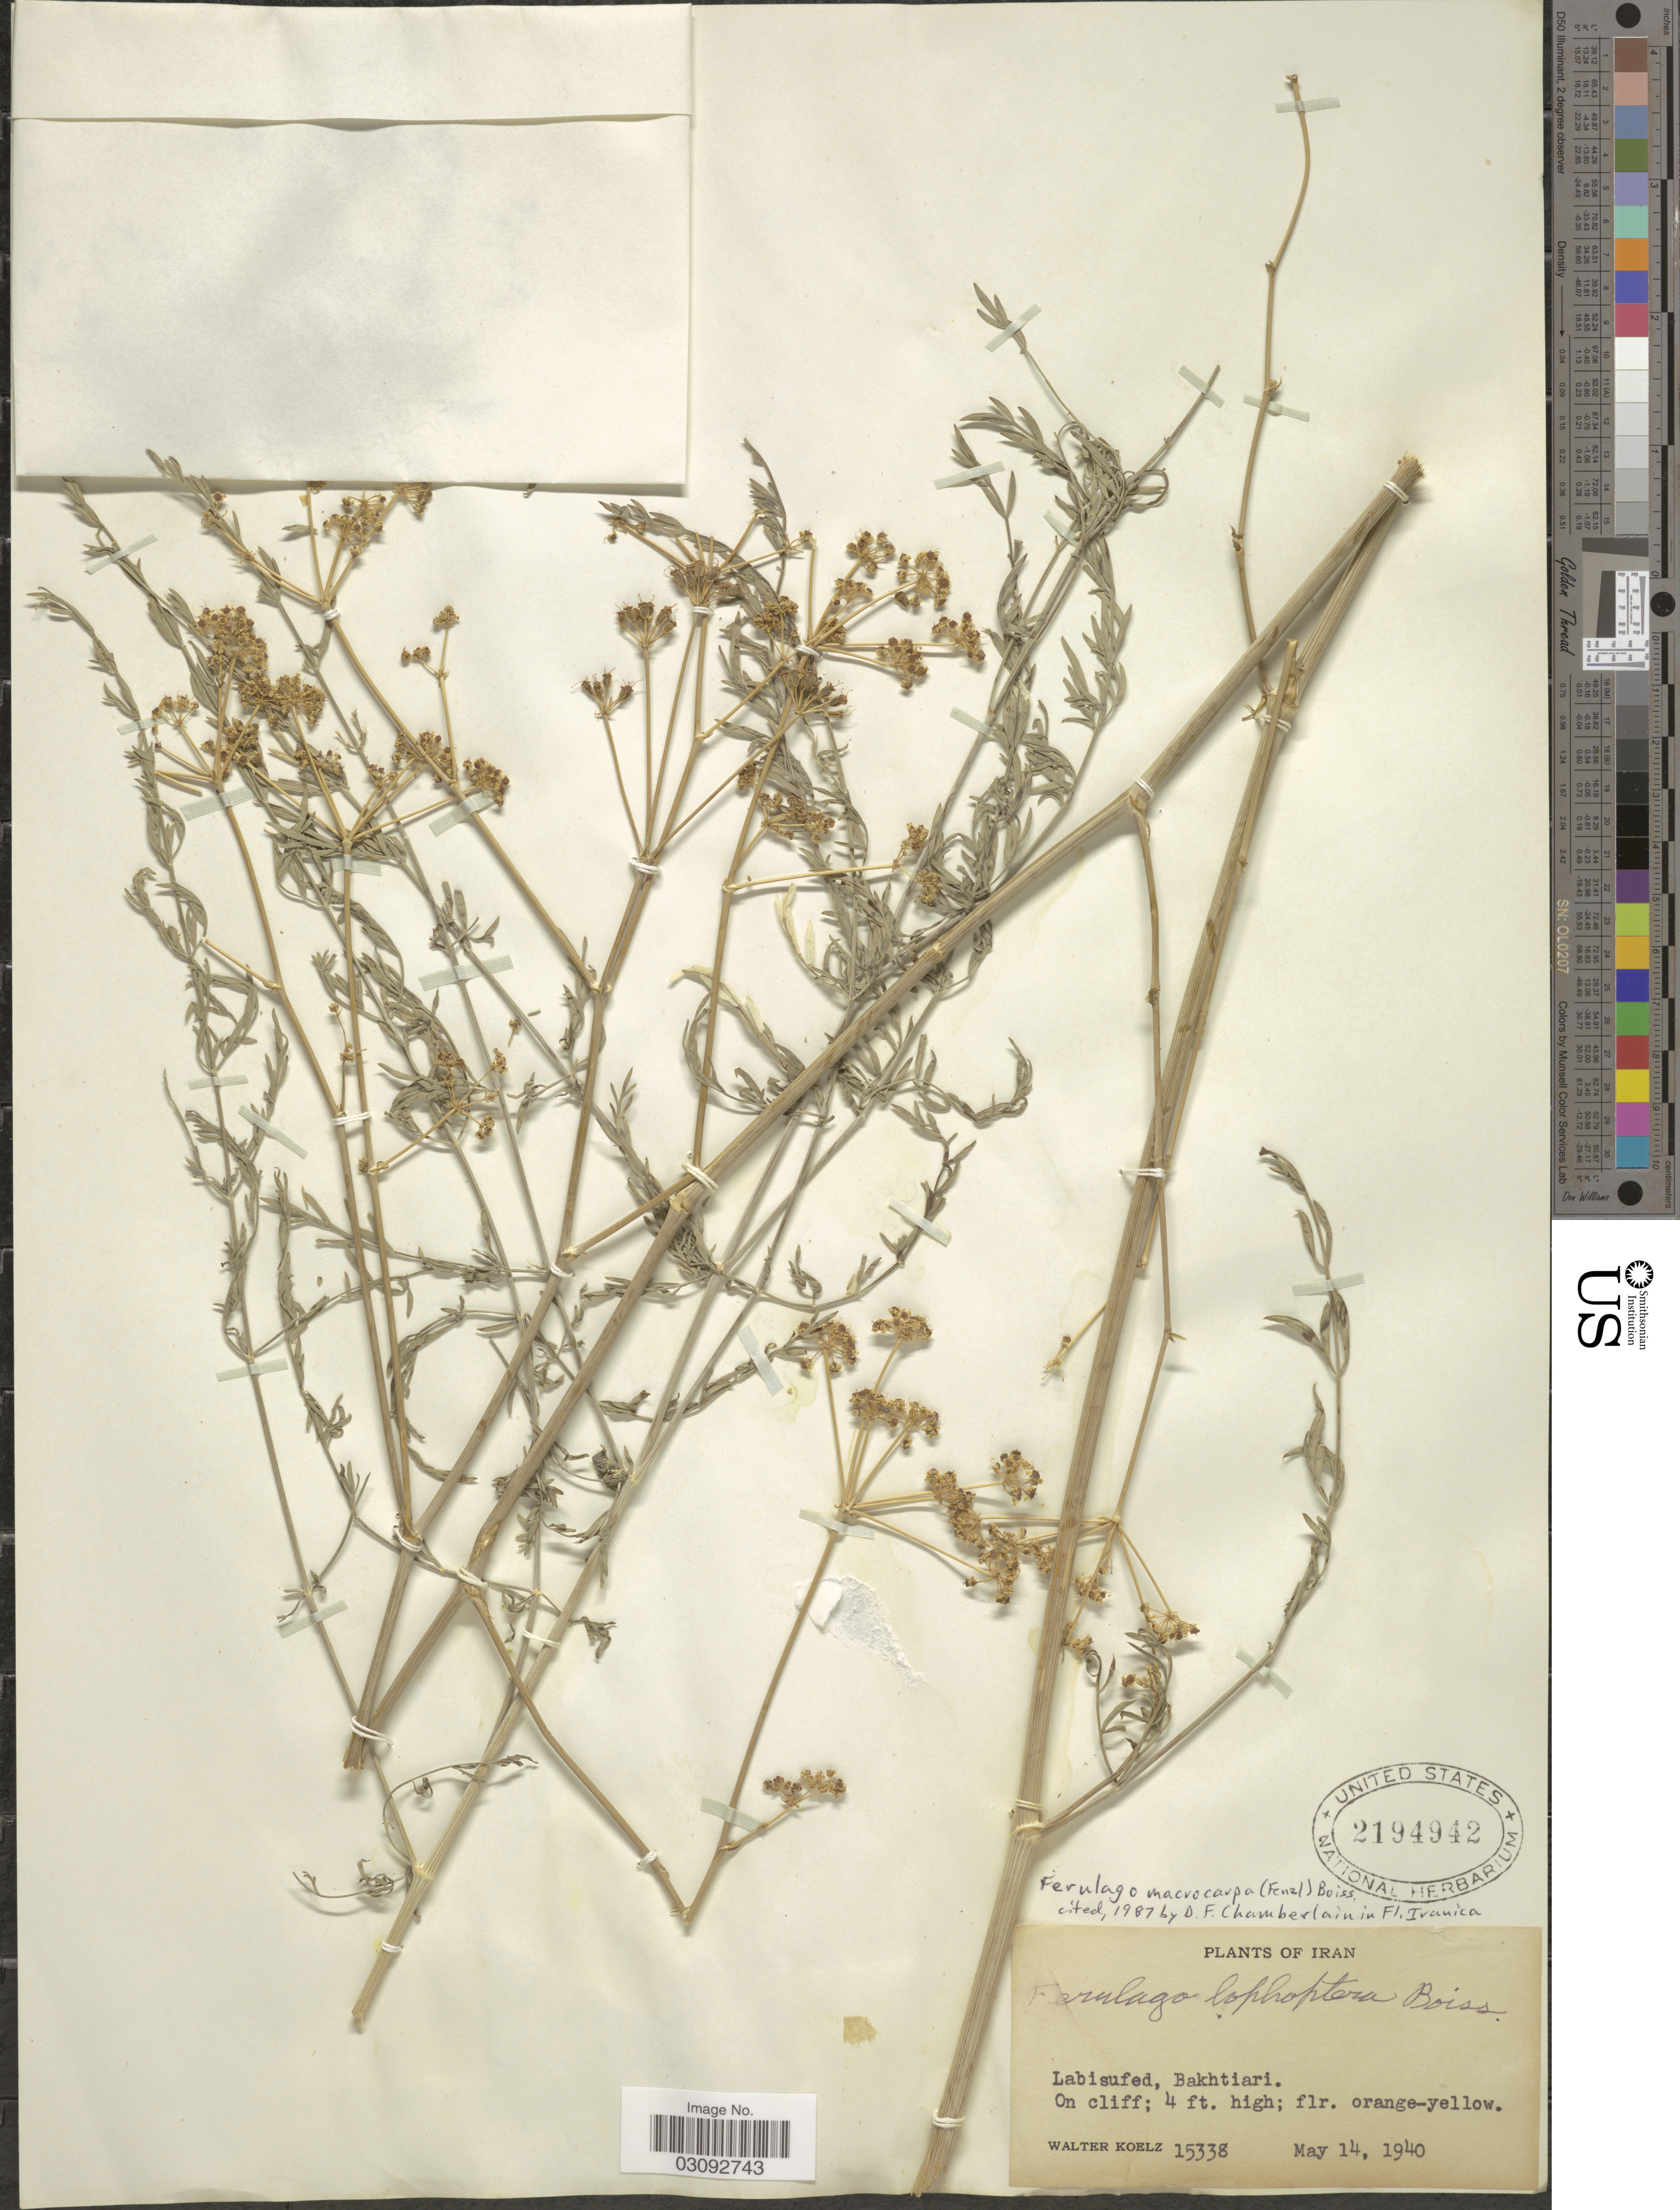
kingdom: Plantae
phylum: Tracheophyta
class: Magnoliopsida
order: Apiales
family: Apiaceae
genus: Ferulago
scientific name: Ferulago macrocarpa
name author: (Fenzl) Boiss.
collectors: W. N. Koelz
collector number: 15338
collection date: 1940-05-14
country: Iran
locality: Labisufed, Bakhtiari.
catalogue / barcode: US 2194942